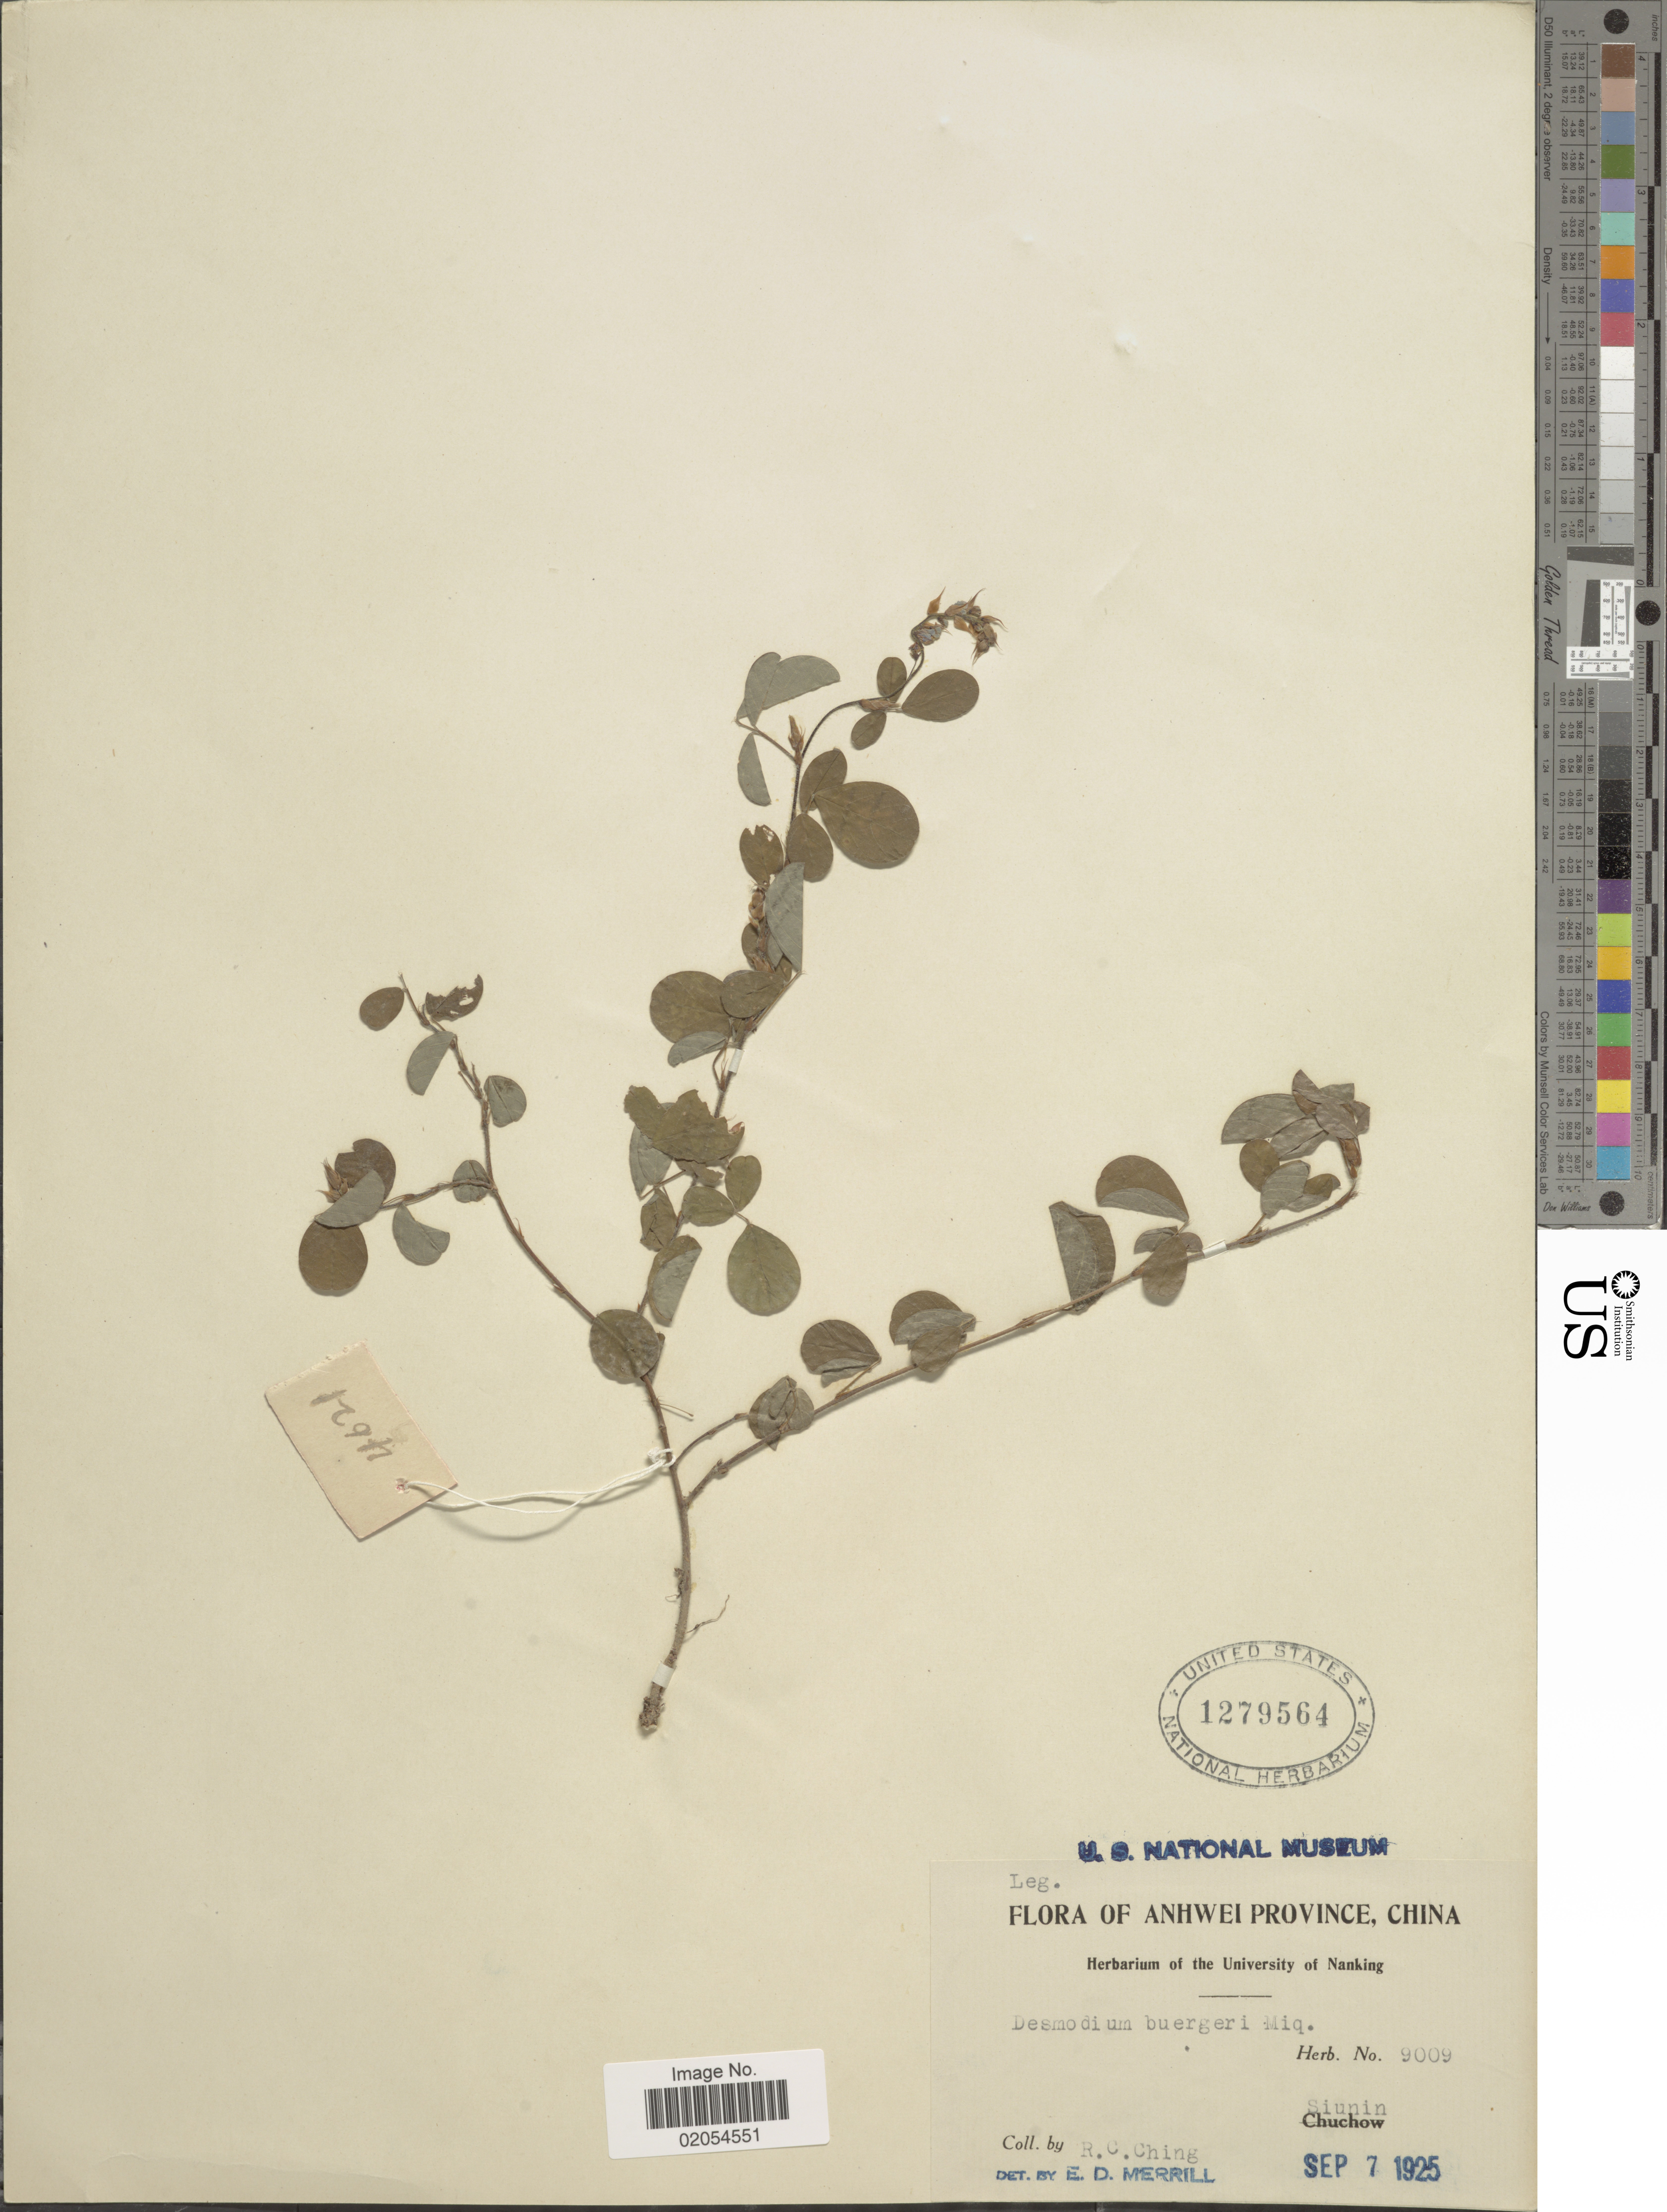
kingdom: Plantae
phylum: Tracheophyta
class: Magnoliopsida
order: Fabales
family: Fabaceae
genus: Grona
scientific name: Grona heterocarpos subsp. heterocarpos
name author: (L.) H. Ohashi & K. Ohashi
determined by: Strong, Mark T., (BOT), Smithsonian Institution - National Museum of Natural History (UNITED STATES)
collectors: R. C. Ching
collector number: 9009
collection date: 1925-09-07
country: China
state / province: Anhui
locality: Anhwei Province, China, Siunin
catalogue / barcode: US 1279564